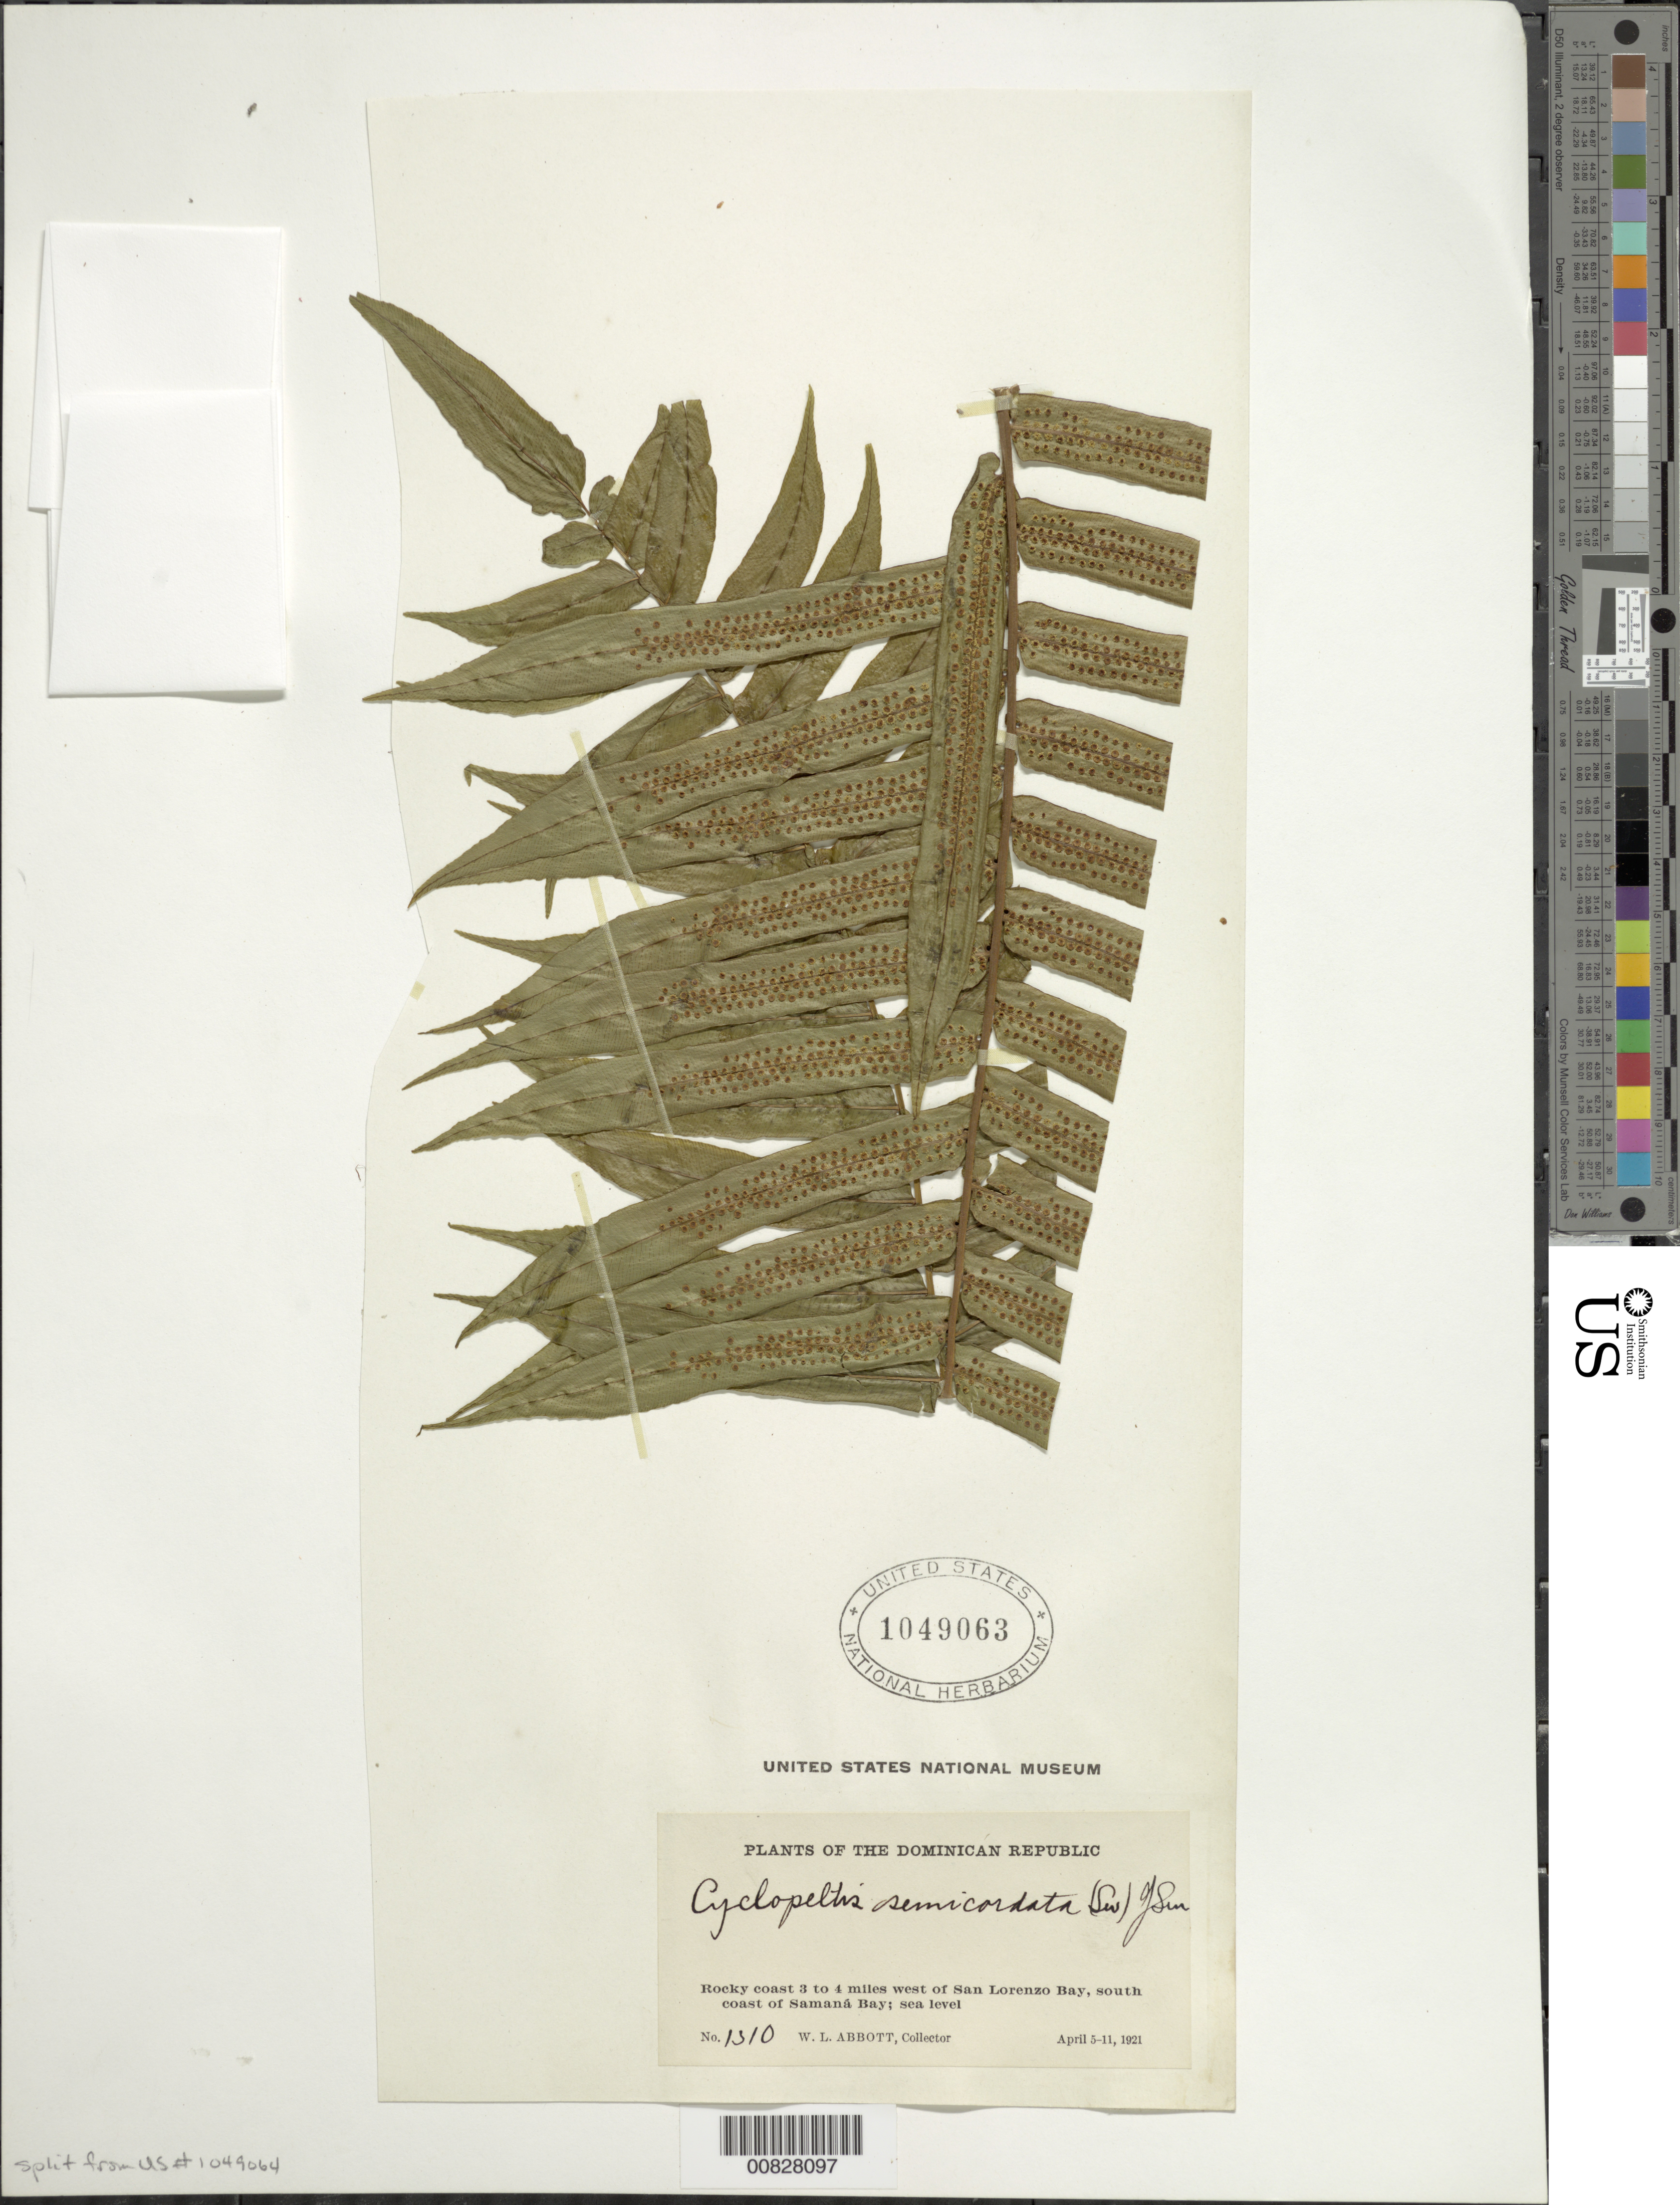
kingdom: Plantae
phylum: Tracheophyta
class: Polypodiopsida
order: Polypodiales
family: Lomariopsidaceae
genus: Cyclopeltis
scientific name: Cyclopeltis semicordata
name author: (Sw.) J. Sm.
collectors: W. L. Abbott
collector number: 1310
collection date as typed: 05 Apr 1921 to 11 Apr 1921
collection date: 1921-04-05/1921-04-11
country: Dominican Republic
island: Hispaniola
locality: San Lorenzo Bay, 3-4 miles W of; on S coast of Samaná Bay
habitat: Rocky coast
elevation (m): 0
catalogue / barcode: US 1049063